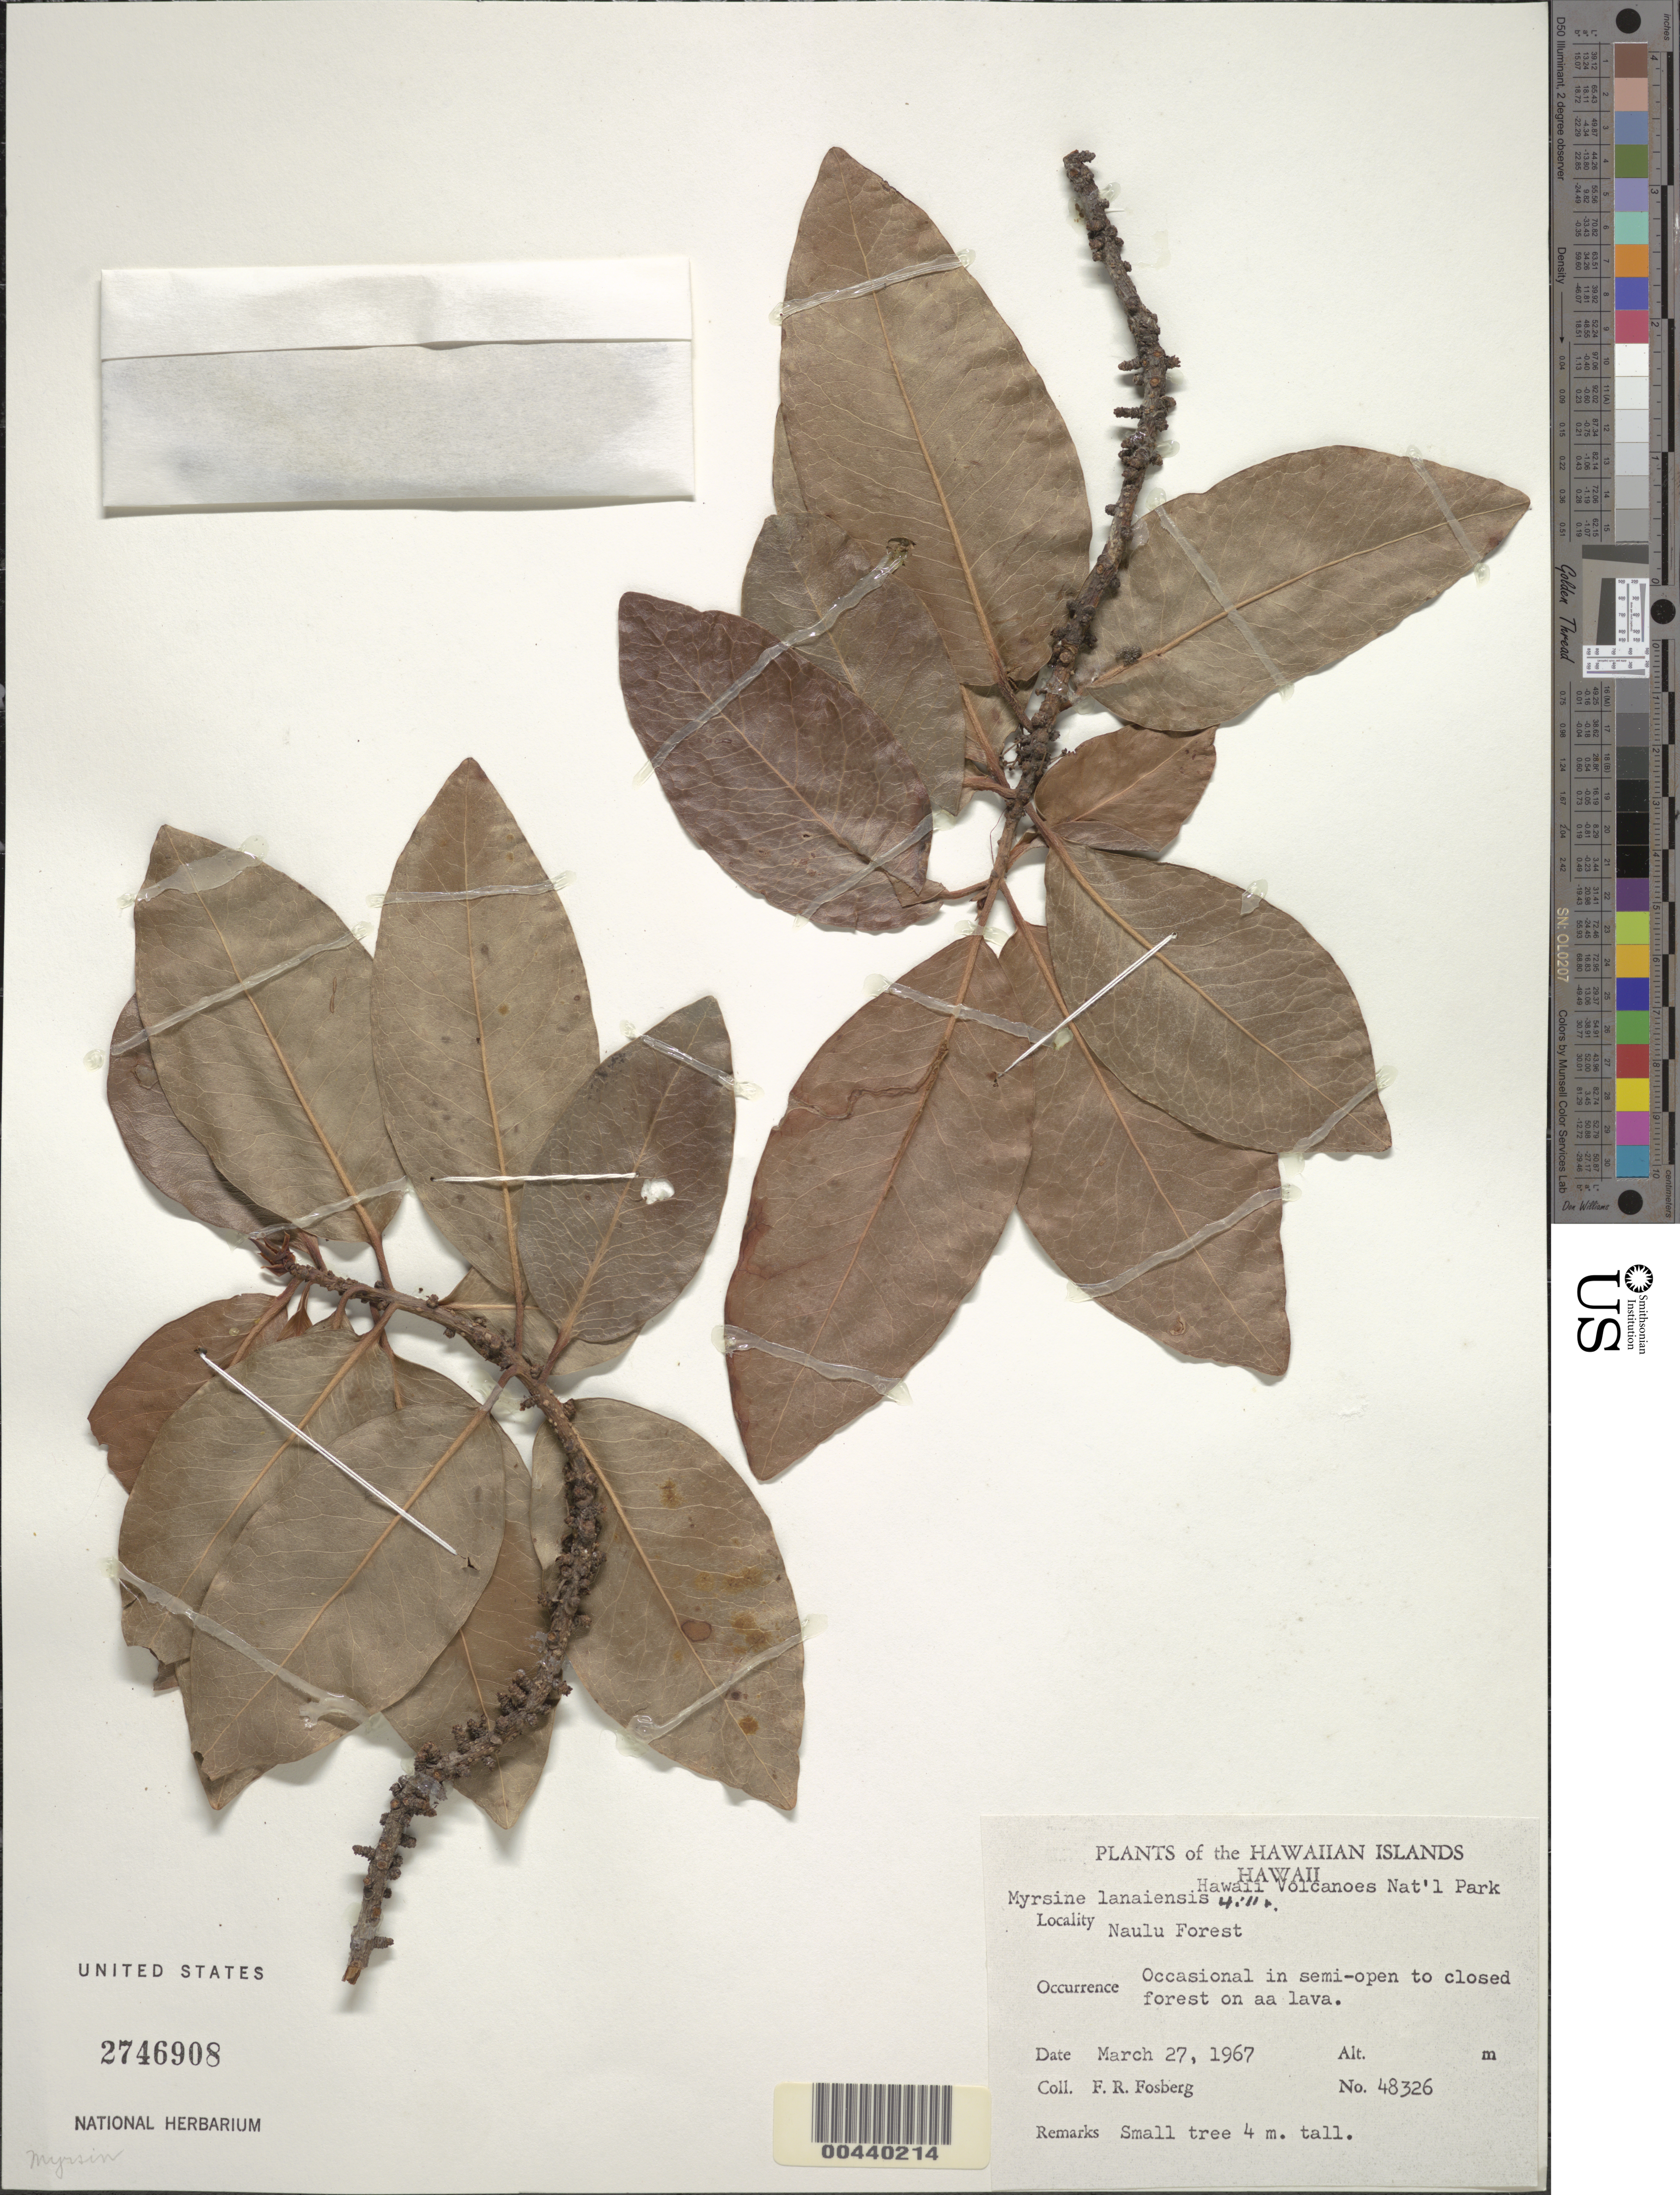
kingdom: Plantae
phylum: Tracheophyta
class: Magnoliopsida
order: Ericales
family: Primulaceae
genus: Myrsine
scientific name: Myrsine lanaiensis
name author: Hillebr.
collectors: F. R. Fosberg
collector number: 48326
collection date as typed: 27 Mar 1967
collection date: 1967-03-27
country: United States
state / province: Hawaii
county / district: Hawaii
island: Hawaii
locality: Naulu Forest, Hawaii Volcanoes National Park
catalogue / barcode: US 2746908